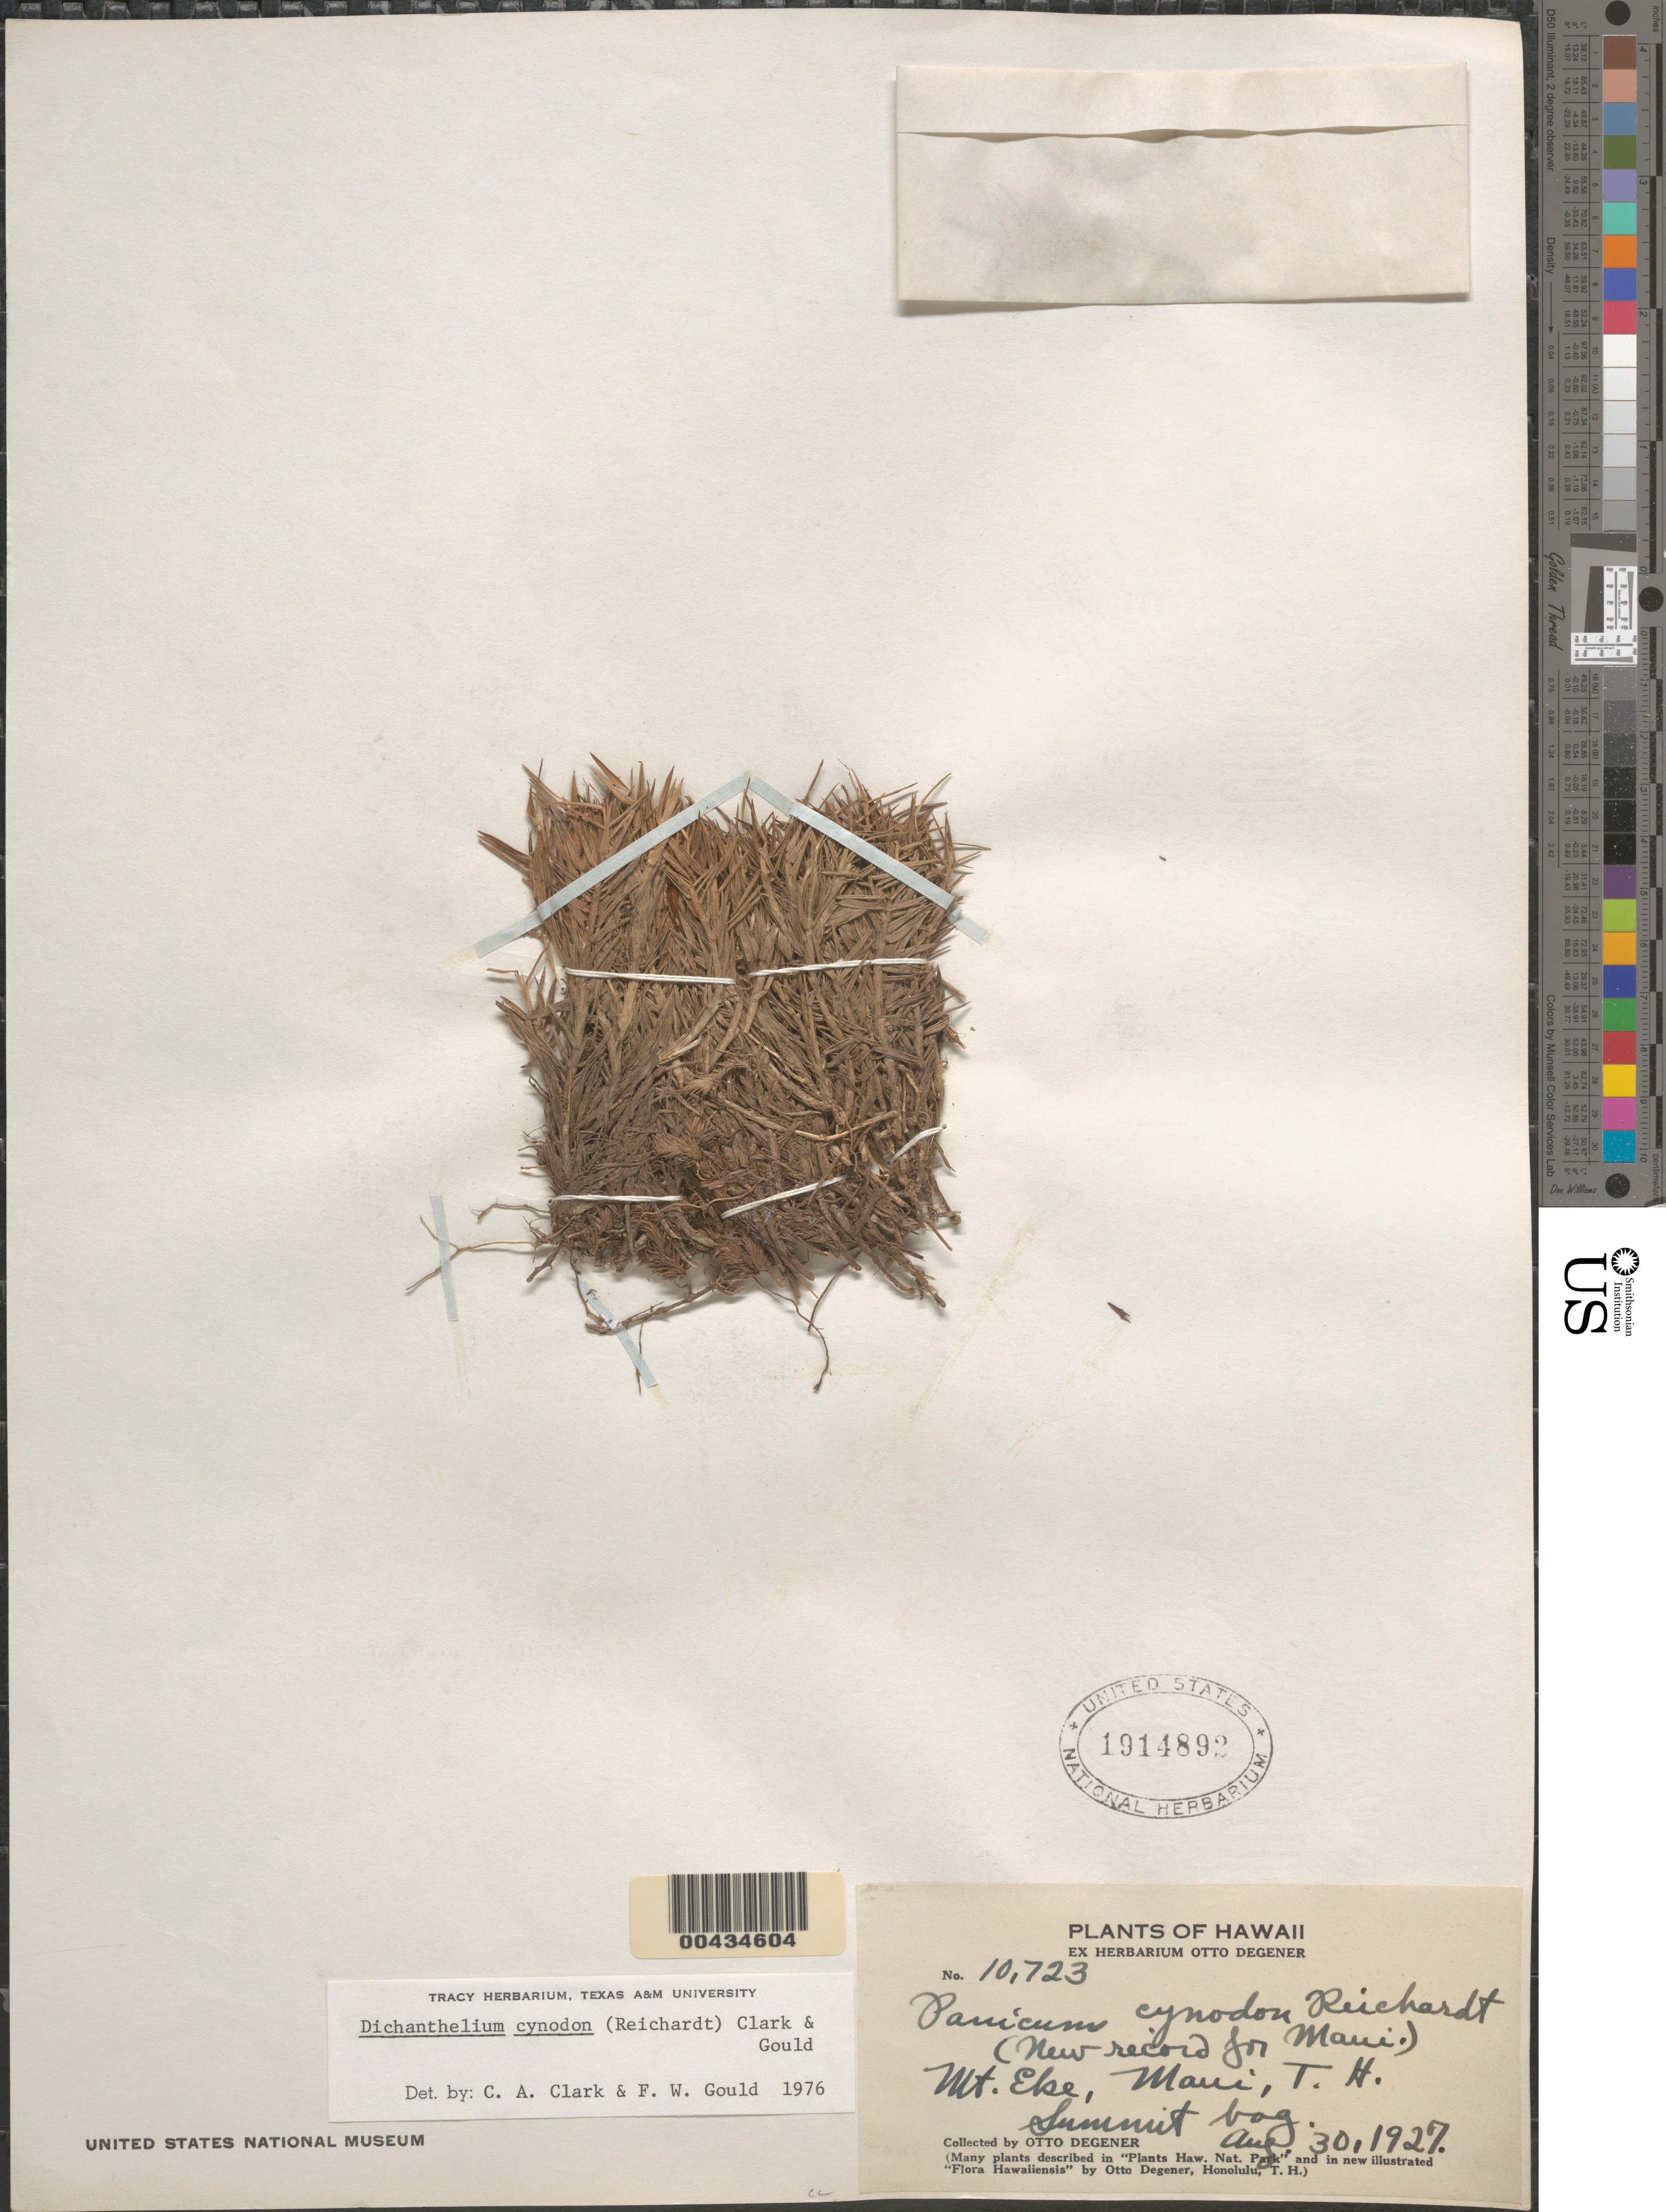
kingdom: Plantae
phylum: Tracheophyta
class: Liliopsida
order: Poales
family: Poaceae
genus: Dichanthelium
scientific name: Dichanthelium cynodon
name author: (Reichardt) C.A. Clark & Gould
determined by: Clark, C. A.; Gould, F. W.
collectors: O. Degener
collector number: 10723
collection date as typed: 30 Aug 1927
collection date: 1927-08-30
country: United States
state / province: Hawaii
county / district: Maui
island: Maui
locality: Mt. Eke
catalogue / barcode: US 1914892